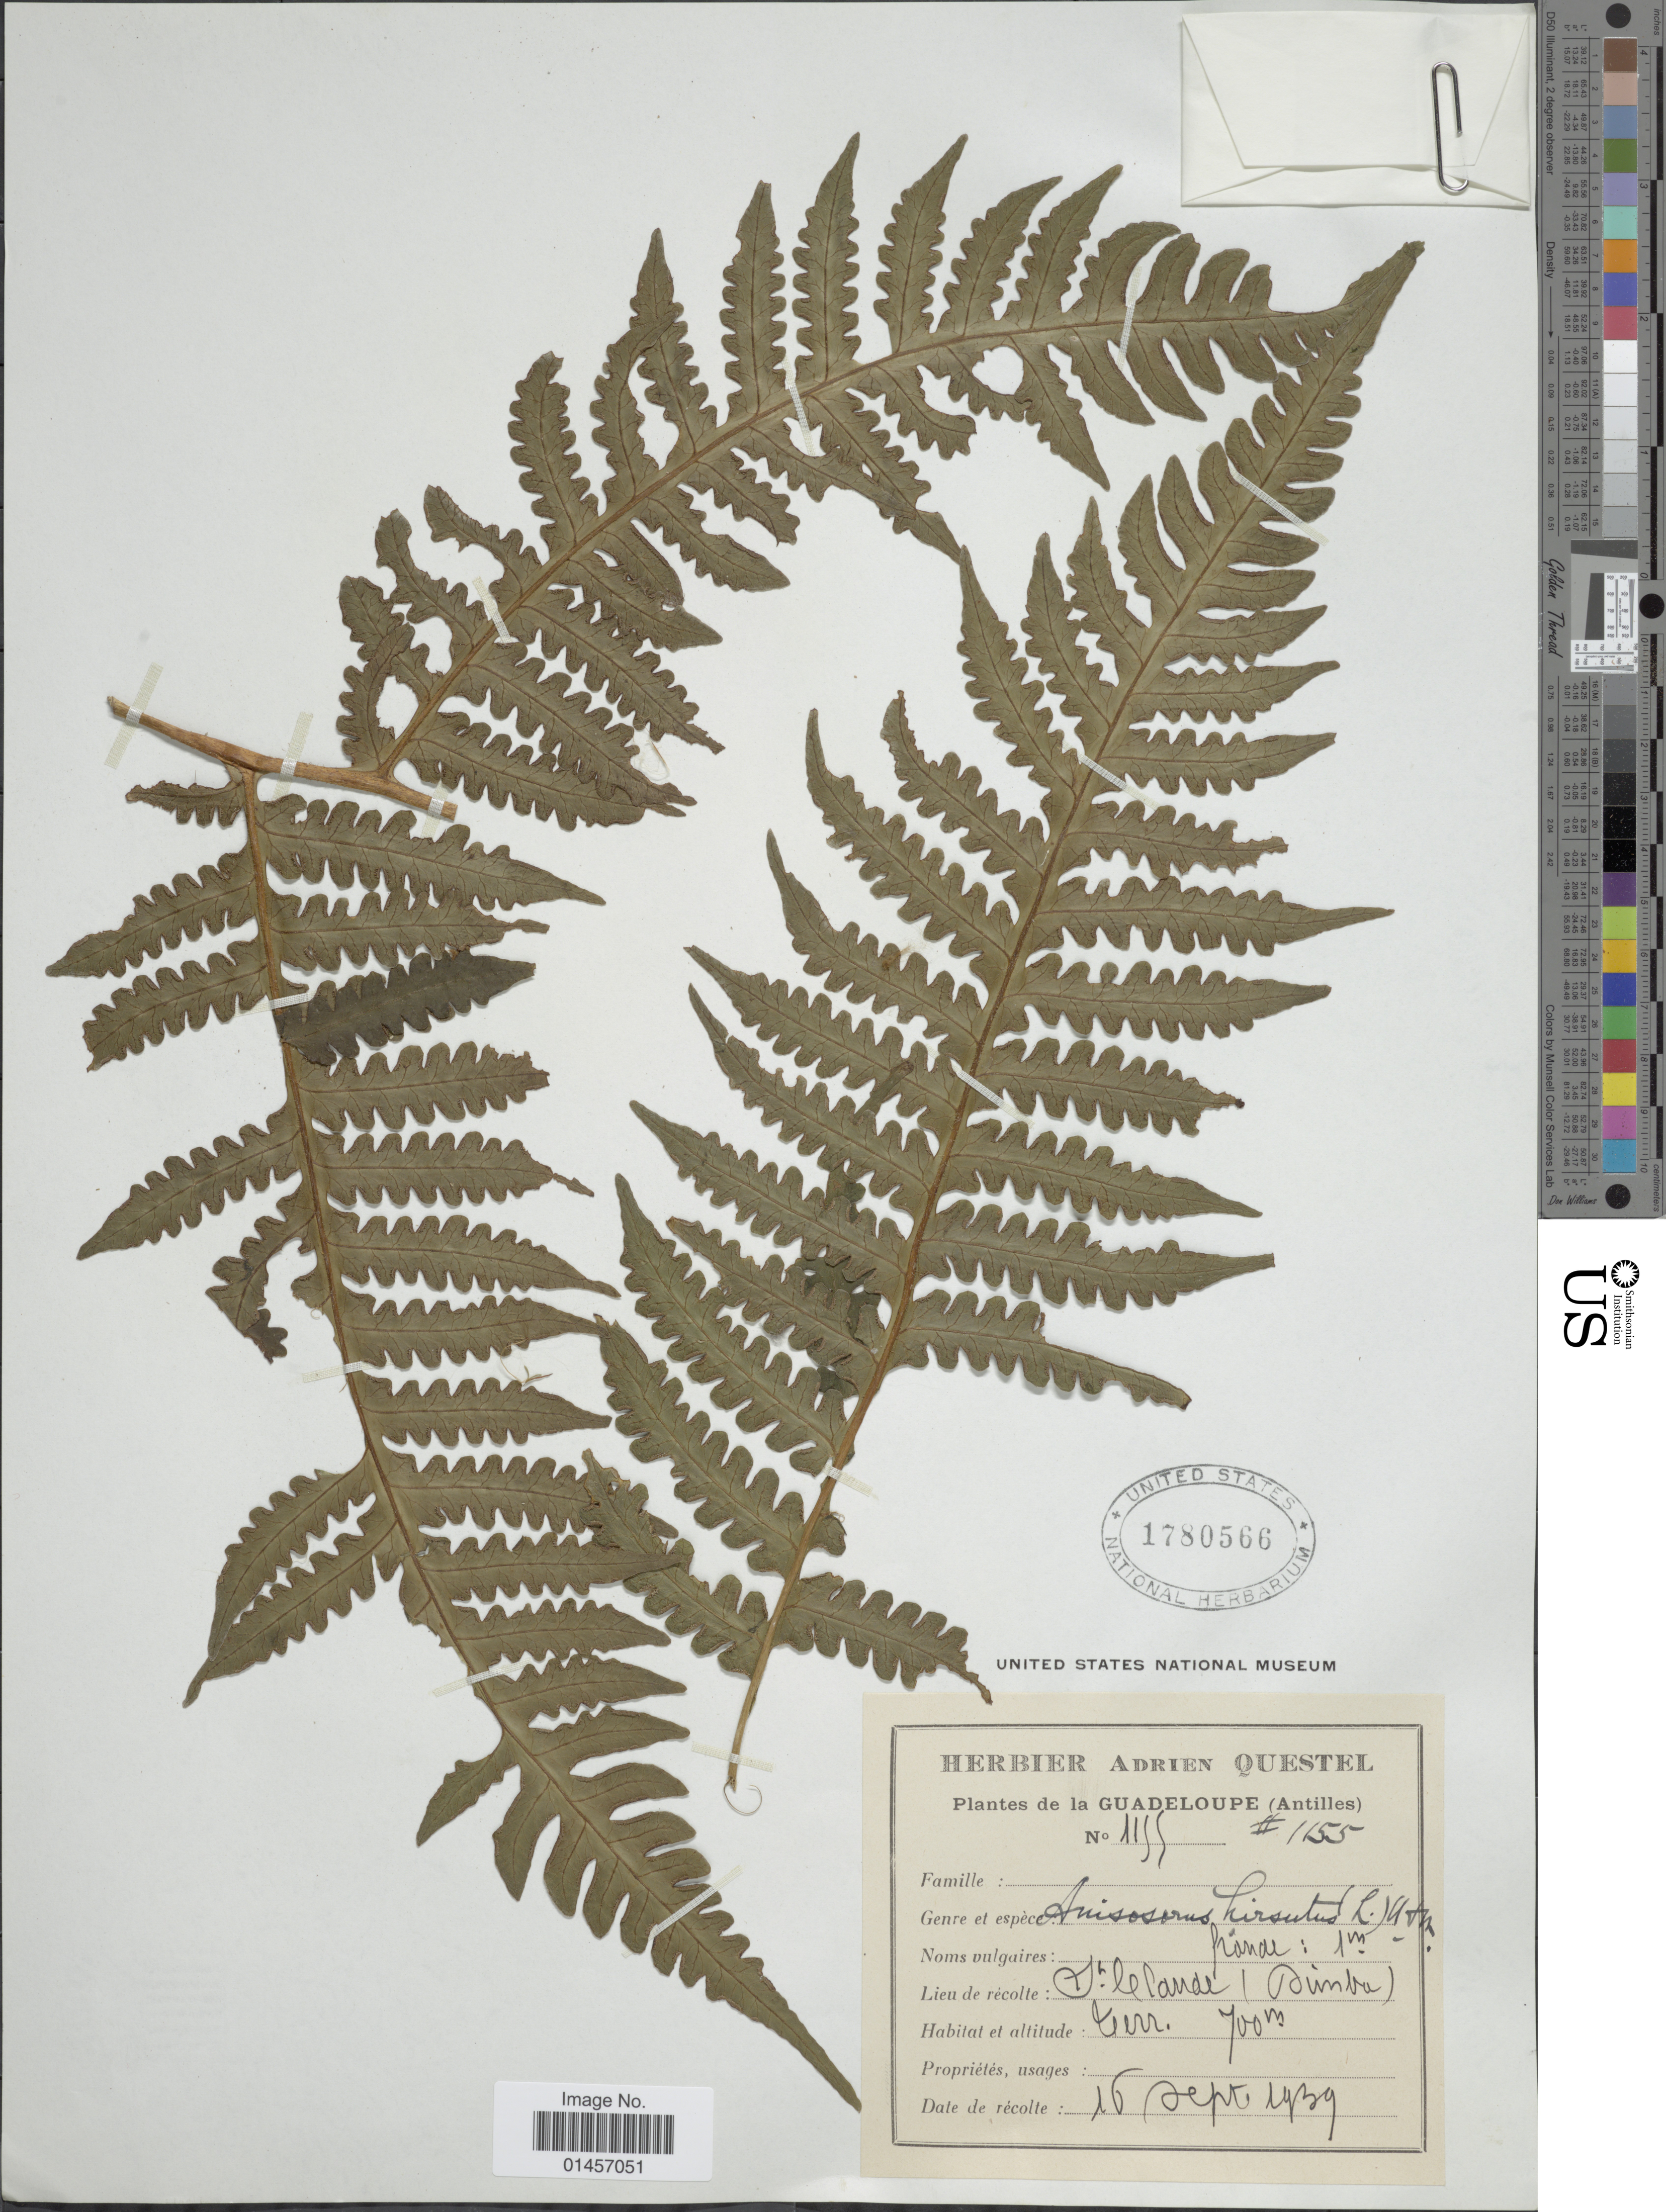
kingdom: Plantae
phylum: Tracheophyta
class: Polypodiopsida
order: Polypodiales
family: Lonchitidaceae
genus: Lonchitis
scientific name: Lonchitis hirsuta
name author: L.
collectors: ex herb. A. Questal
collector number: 1155 *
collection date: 1939-09-16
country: Guadeloupe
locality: Guadeloupe.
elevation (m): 700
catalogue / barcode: US 1780566